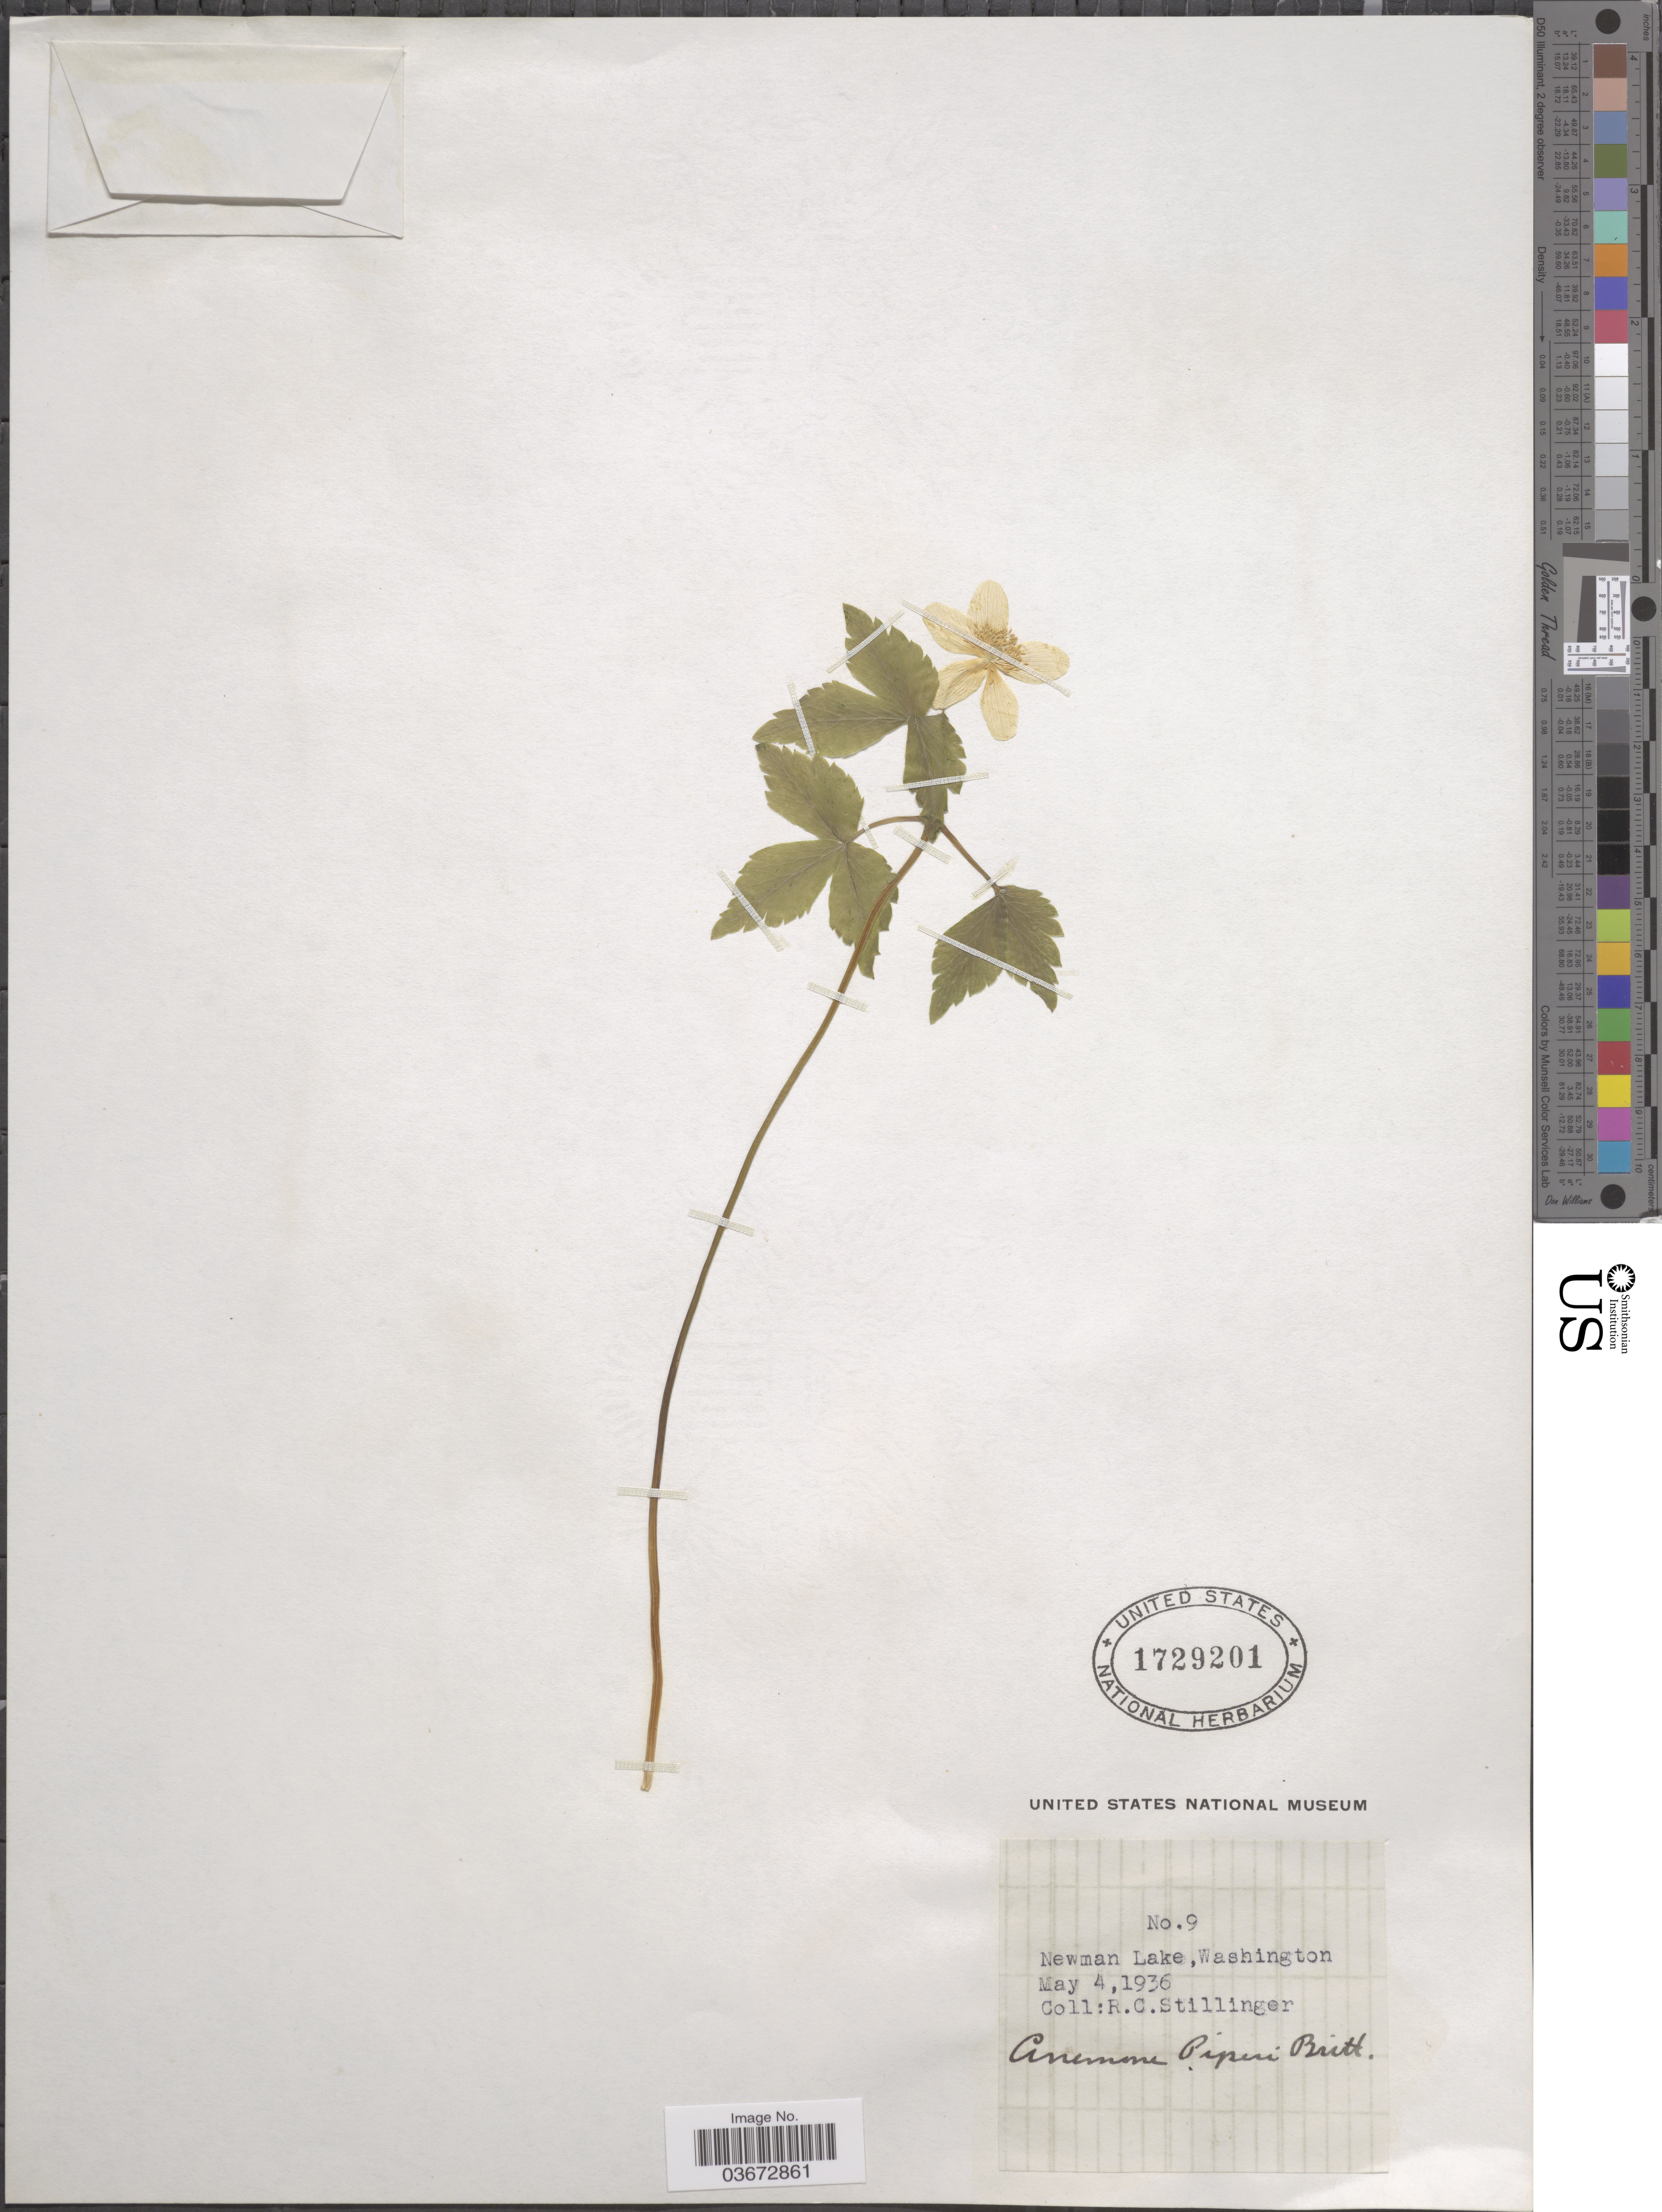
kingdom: Plantae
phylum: Tracheophyta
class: Magnoliopsida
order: Ranunculales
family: Ranunculaceae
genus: Anemone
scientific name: Anemone quinquefolia var. oregana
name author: (A. Gray) B.L. Rob.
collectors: R. Stillinger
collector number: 9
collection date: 1936-05-04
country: United States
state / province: Washington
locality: Newman Lake.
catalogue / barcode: US 1729201